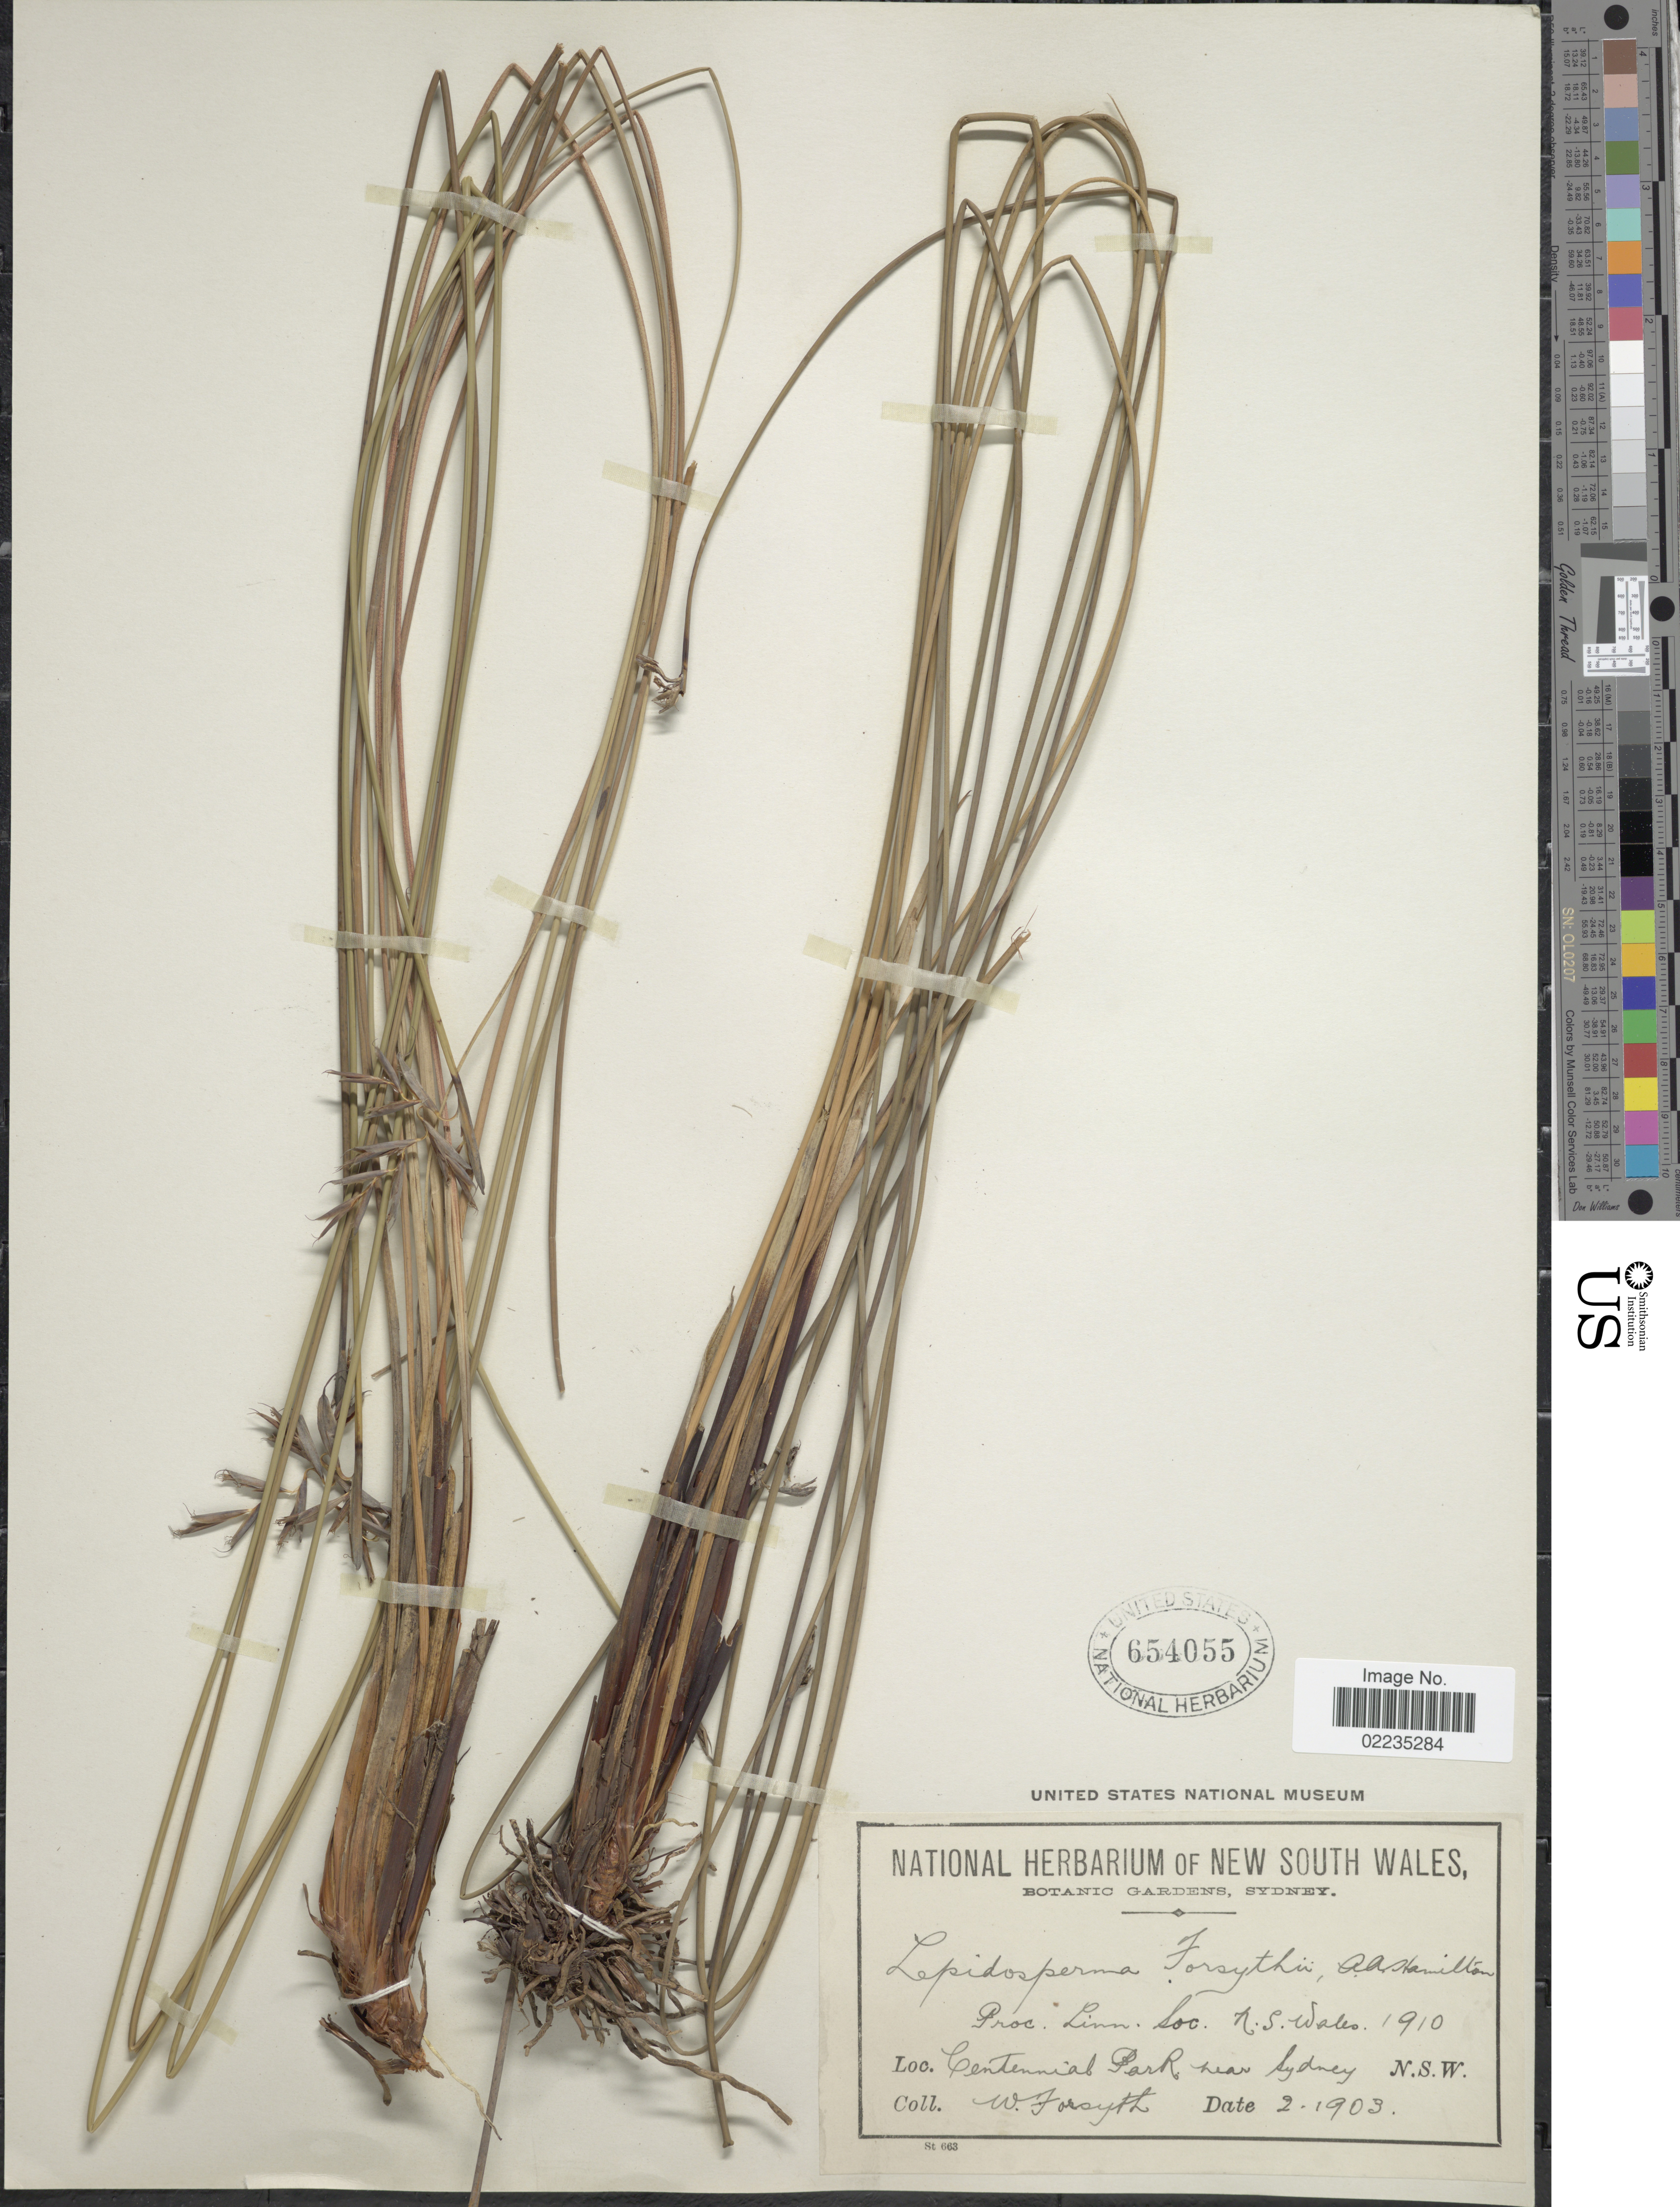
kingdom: Plantae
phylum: Tracheophyta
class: Liliopsida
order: Poales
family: Cyperaceae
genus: Lepidosperma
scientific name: Lepidosperma forsythii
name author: A.A. Ham.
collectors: W. Forsyth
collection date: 1903-02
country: Australia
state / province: New South Wales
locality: Centennial Park near Sydney, N.S.W.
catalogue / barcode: US 654055